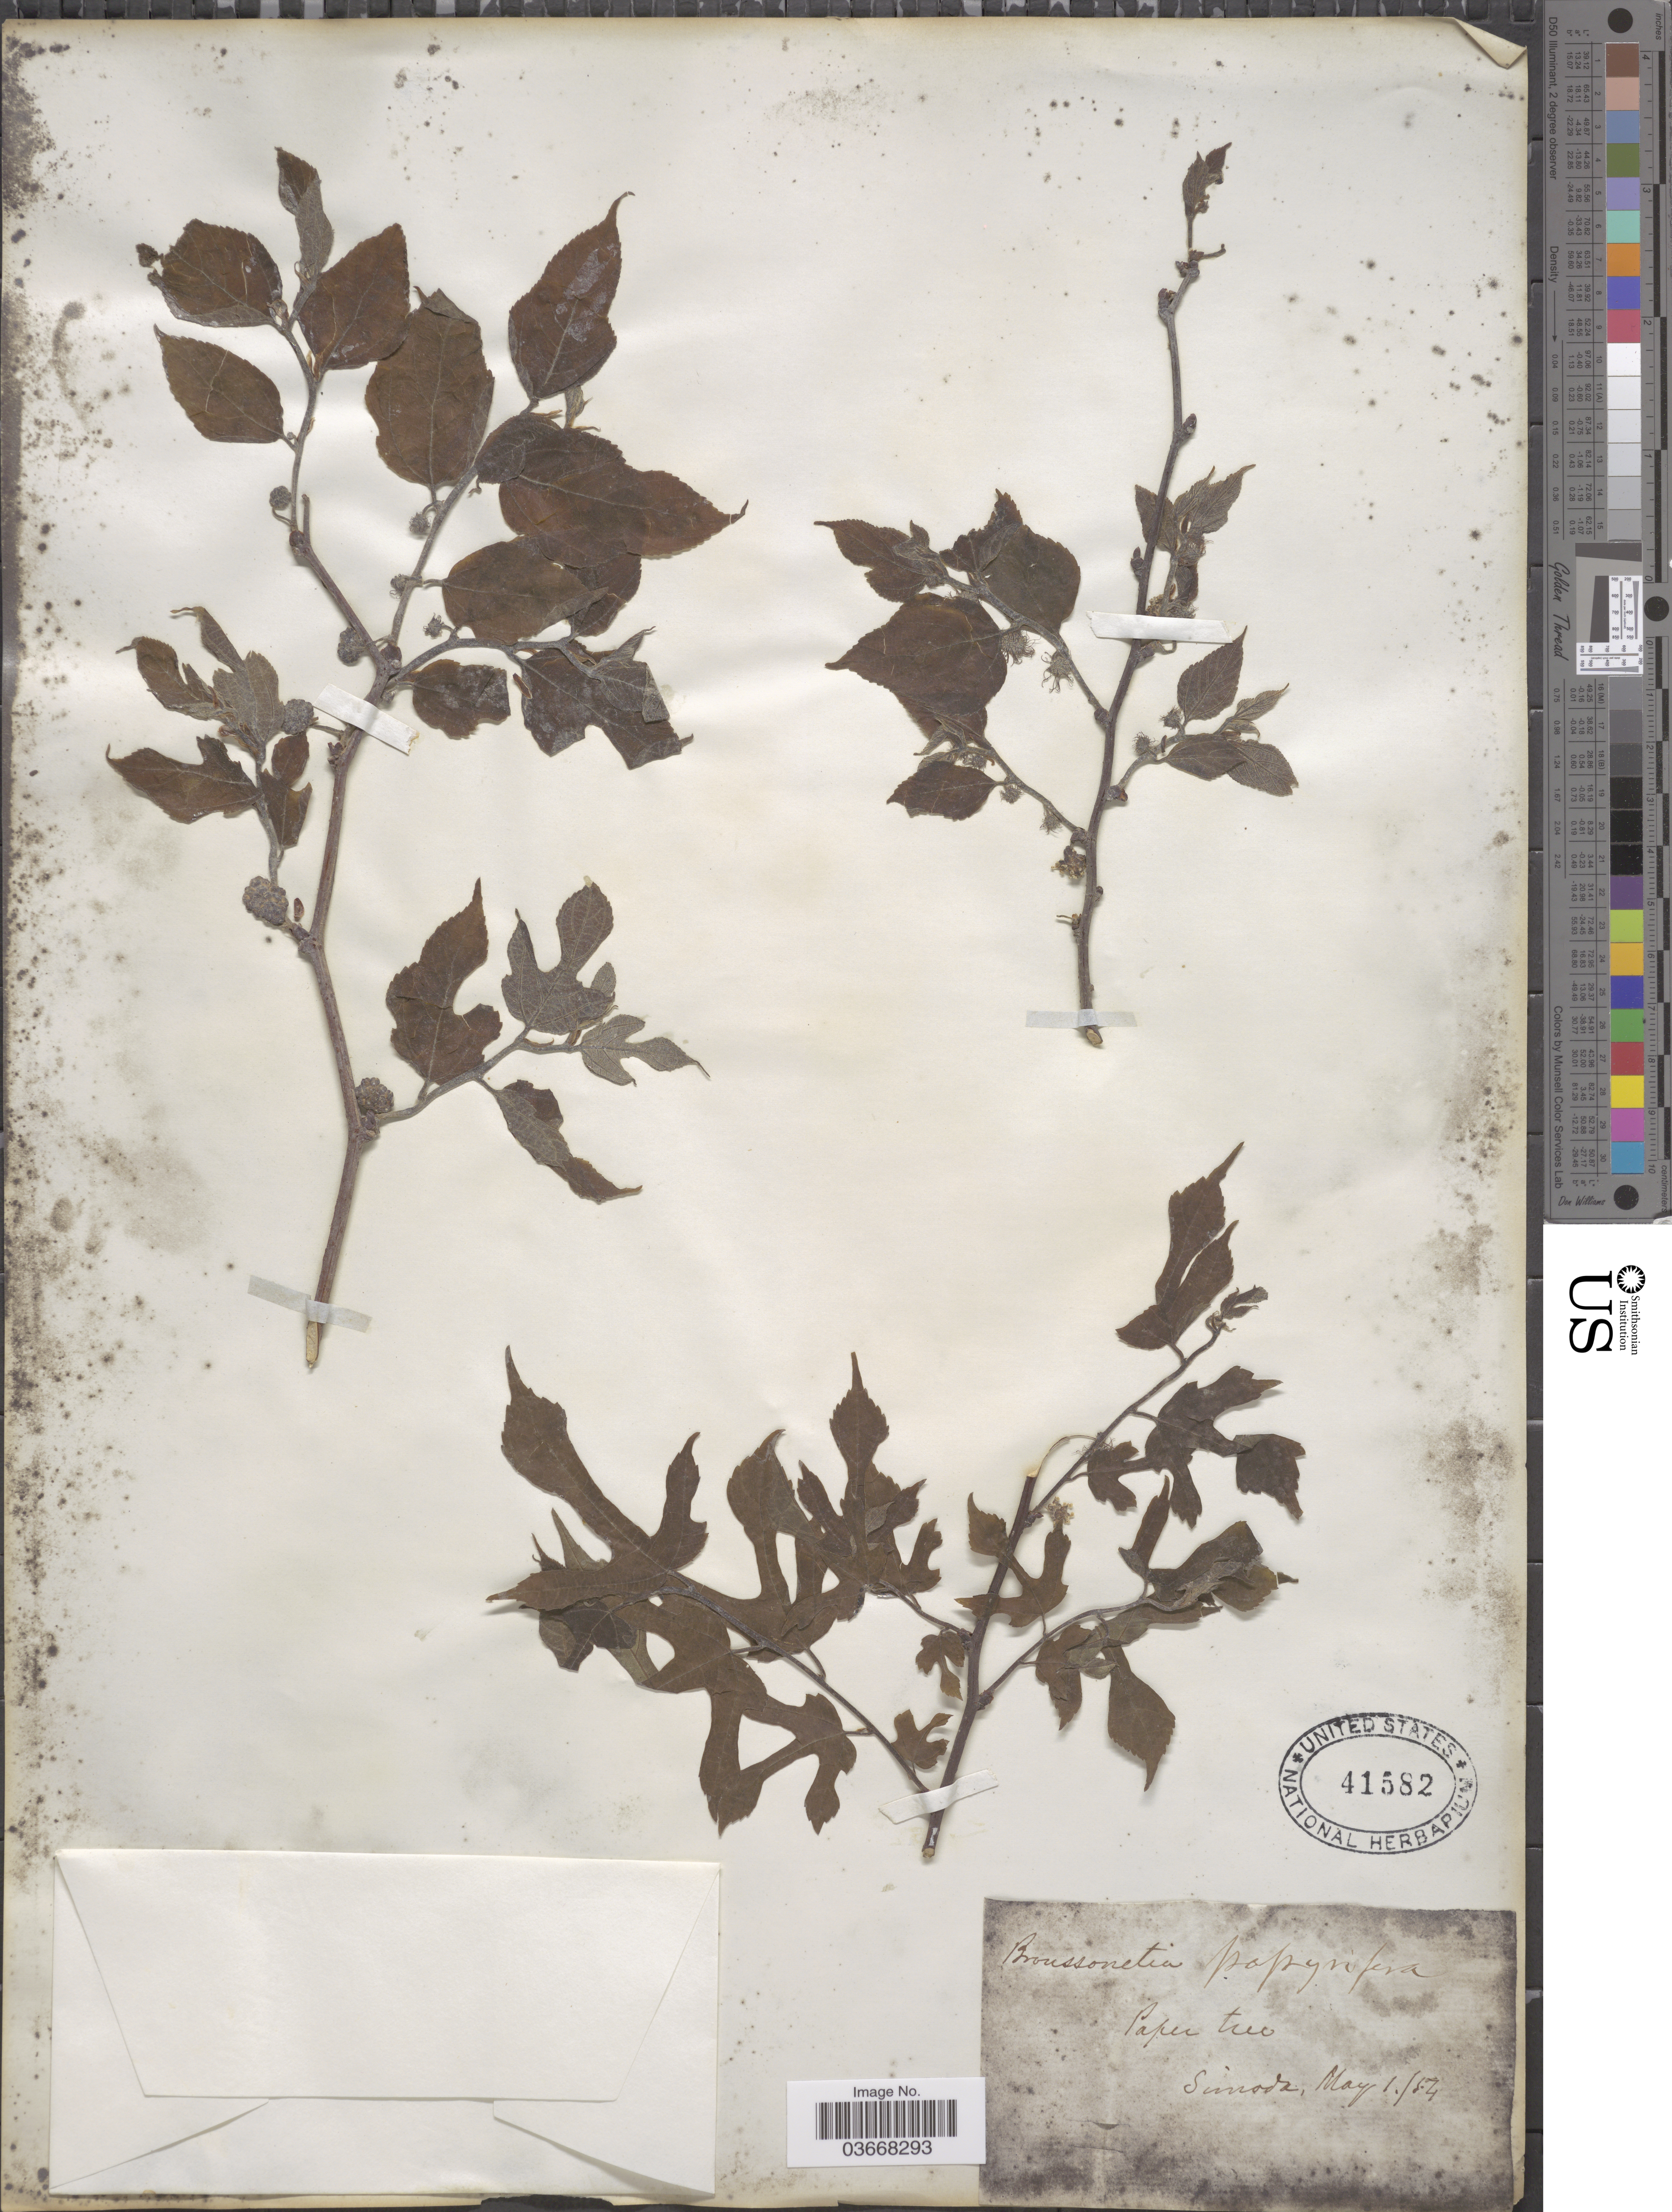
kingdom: Plantae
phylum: Tracheophyta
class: Magnoliopsida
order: Rosales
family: Moraceae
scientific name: Broussoneta papyrifera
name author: (L.) L'Hér. ex Vent.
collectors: Simoda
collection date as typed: Transcribed d/m/y: 1/5/54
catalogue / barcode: US 41582